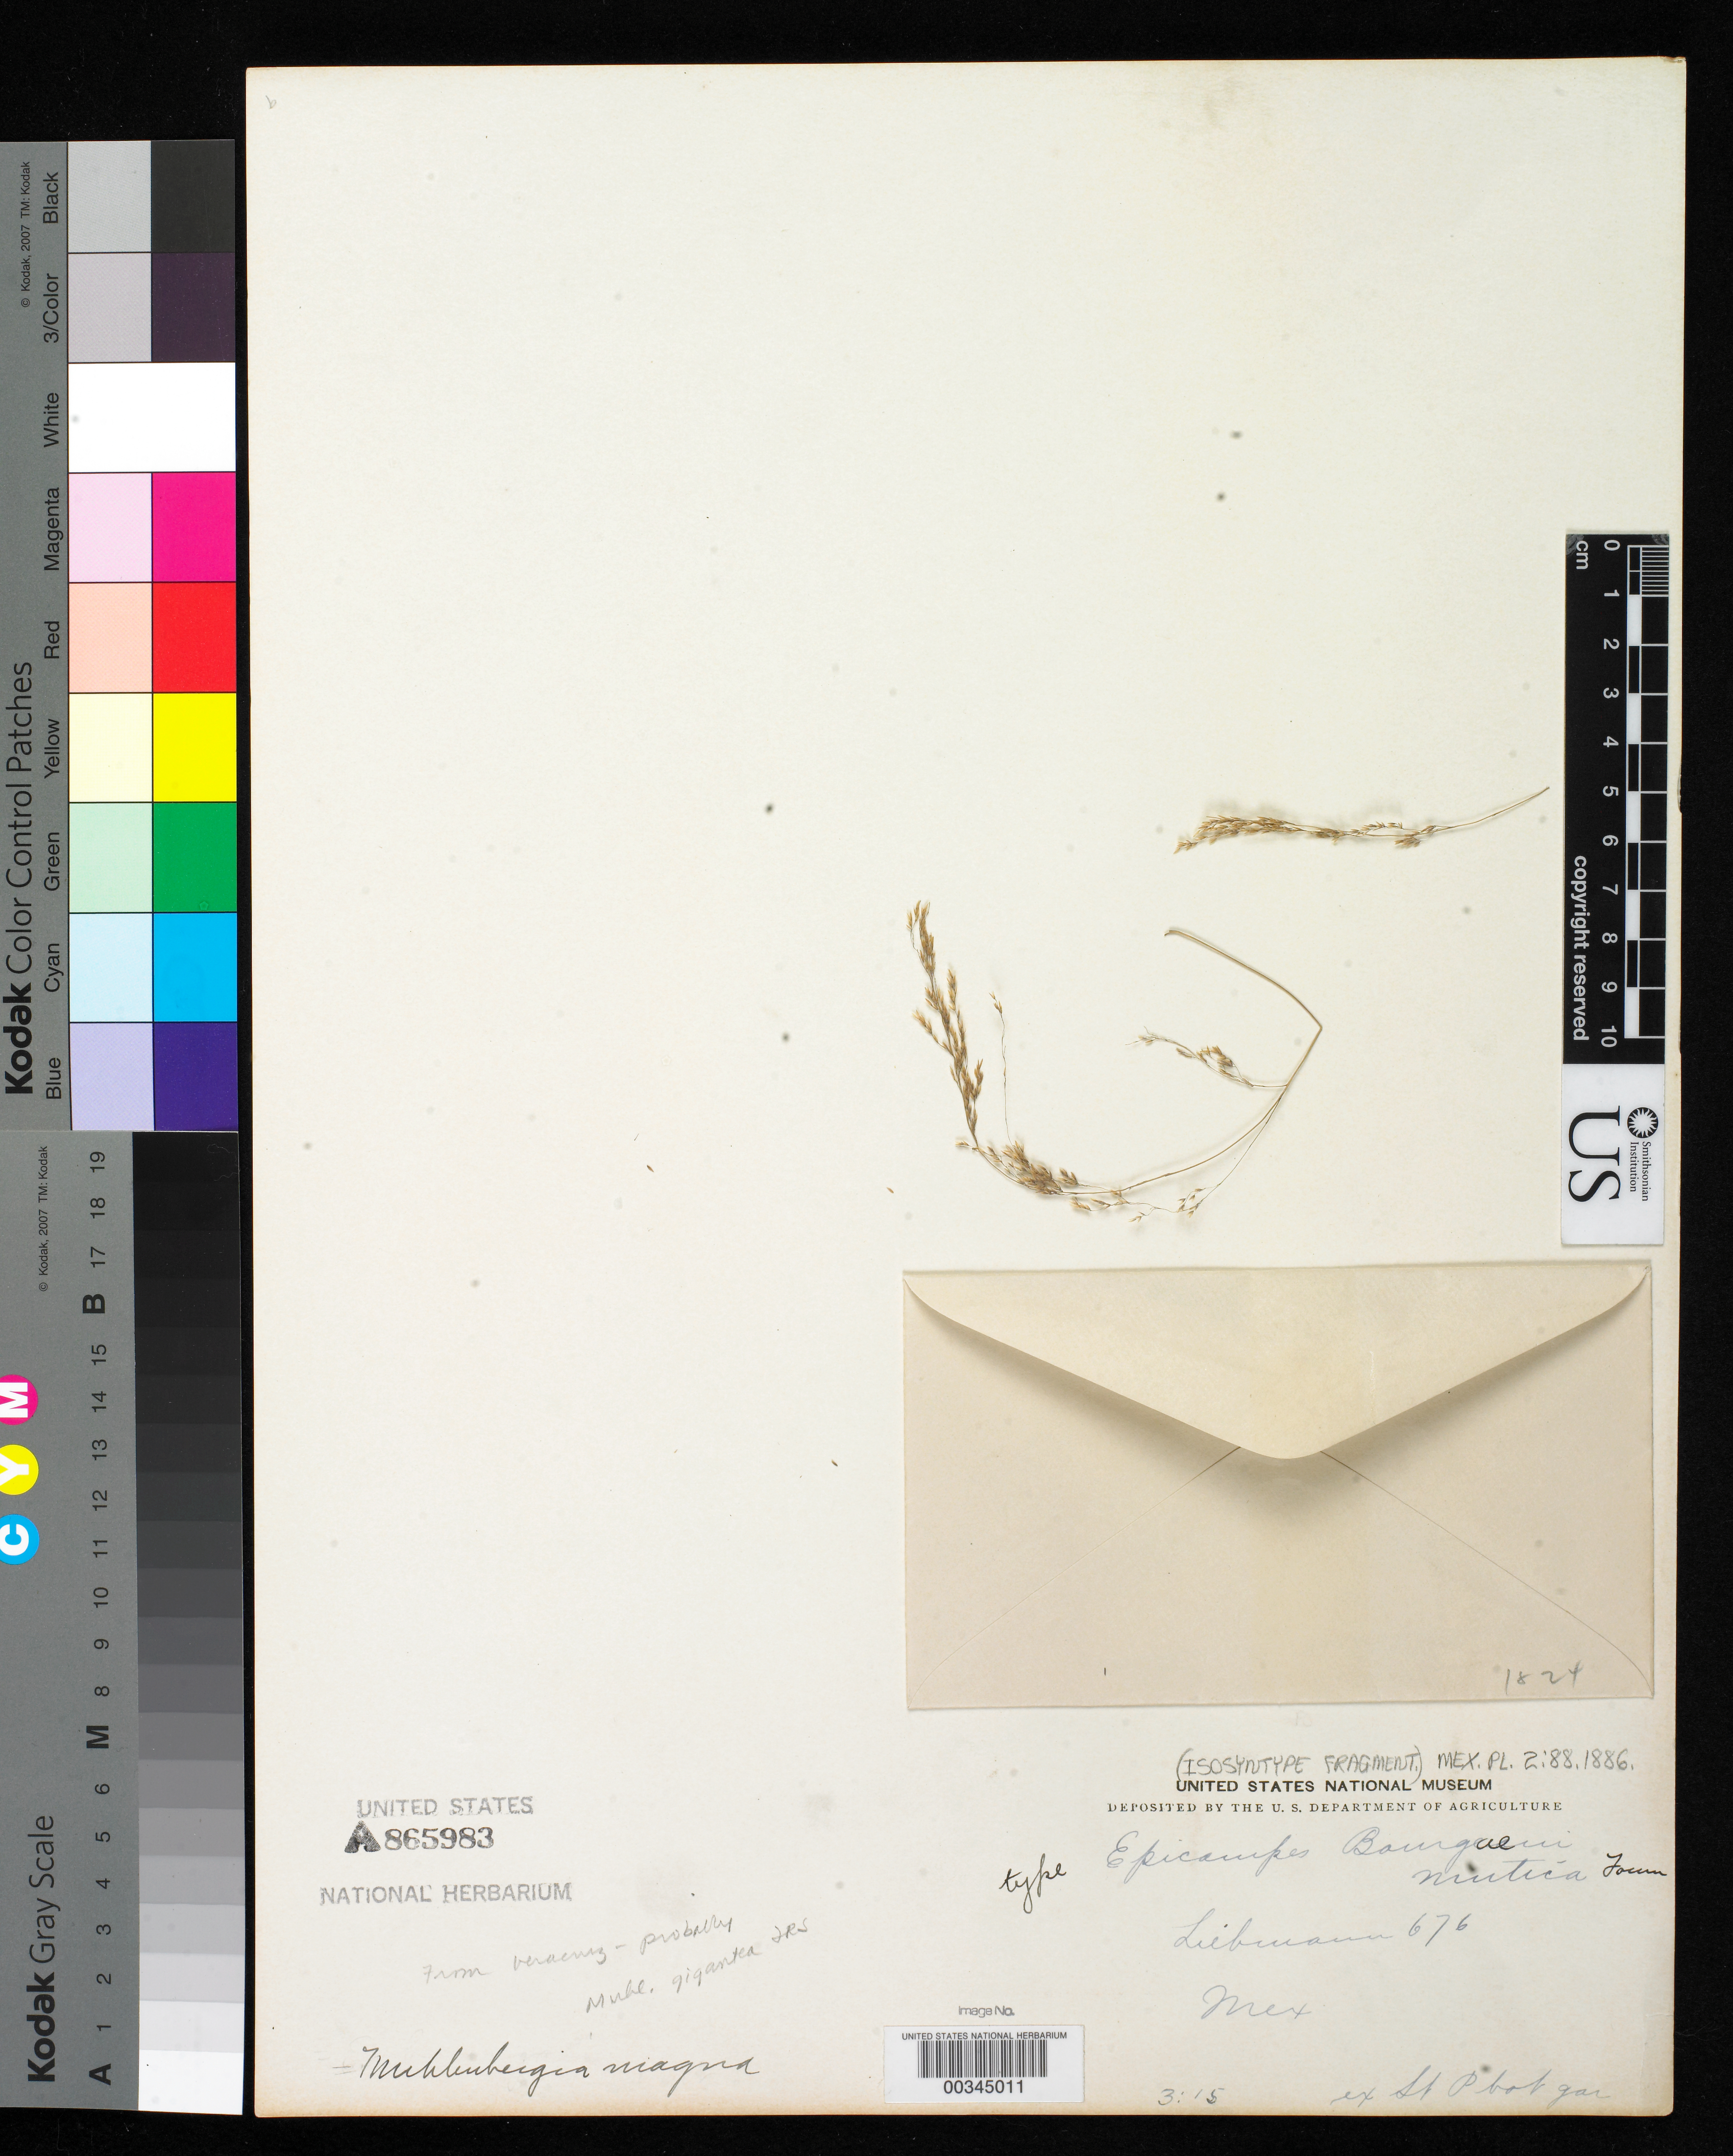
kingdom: Plantae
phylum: Tracheophyta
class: Liliopsida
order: Poales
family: Poaceae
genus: Epicampes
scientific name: Epicampes bourgaei var. mutica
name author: E. Fourn.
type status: Type Fragment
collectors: F. M. Liebmann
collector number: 676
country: Mexico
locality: E of Monserrat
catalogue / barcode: US 865983A